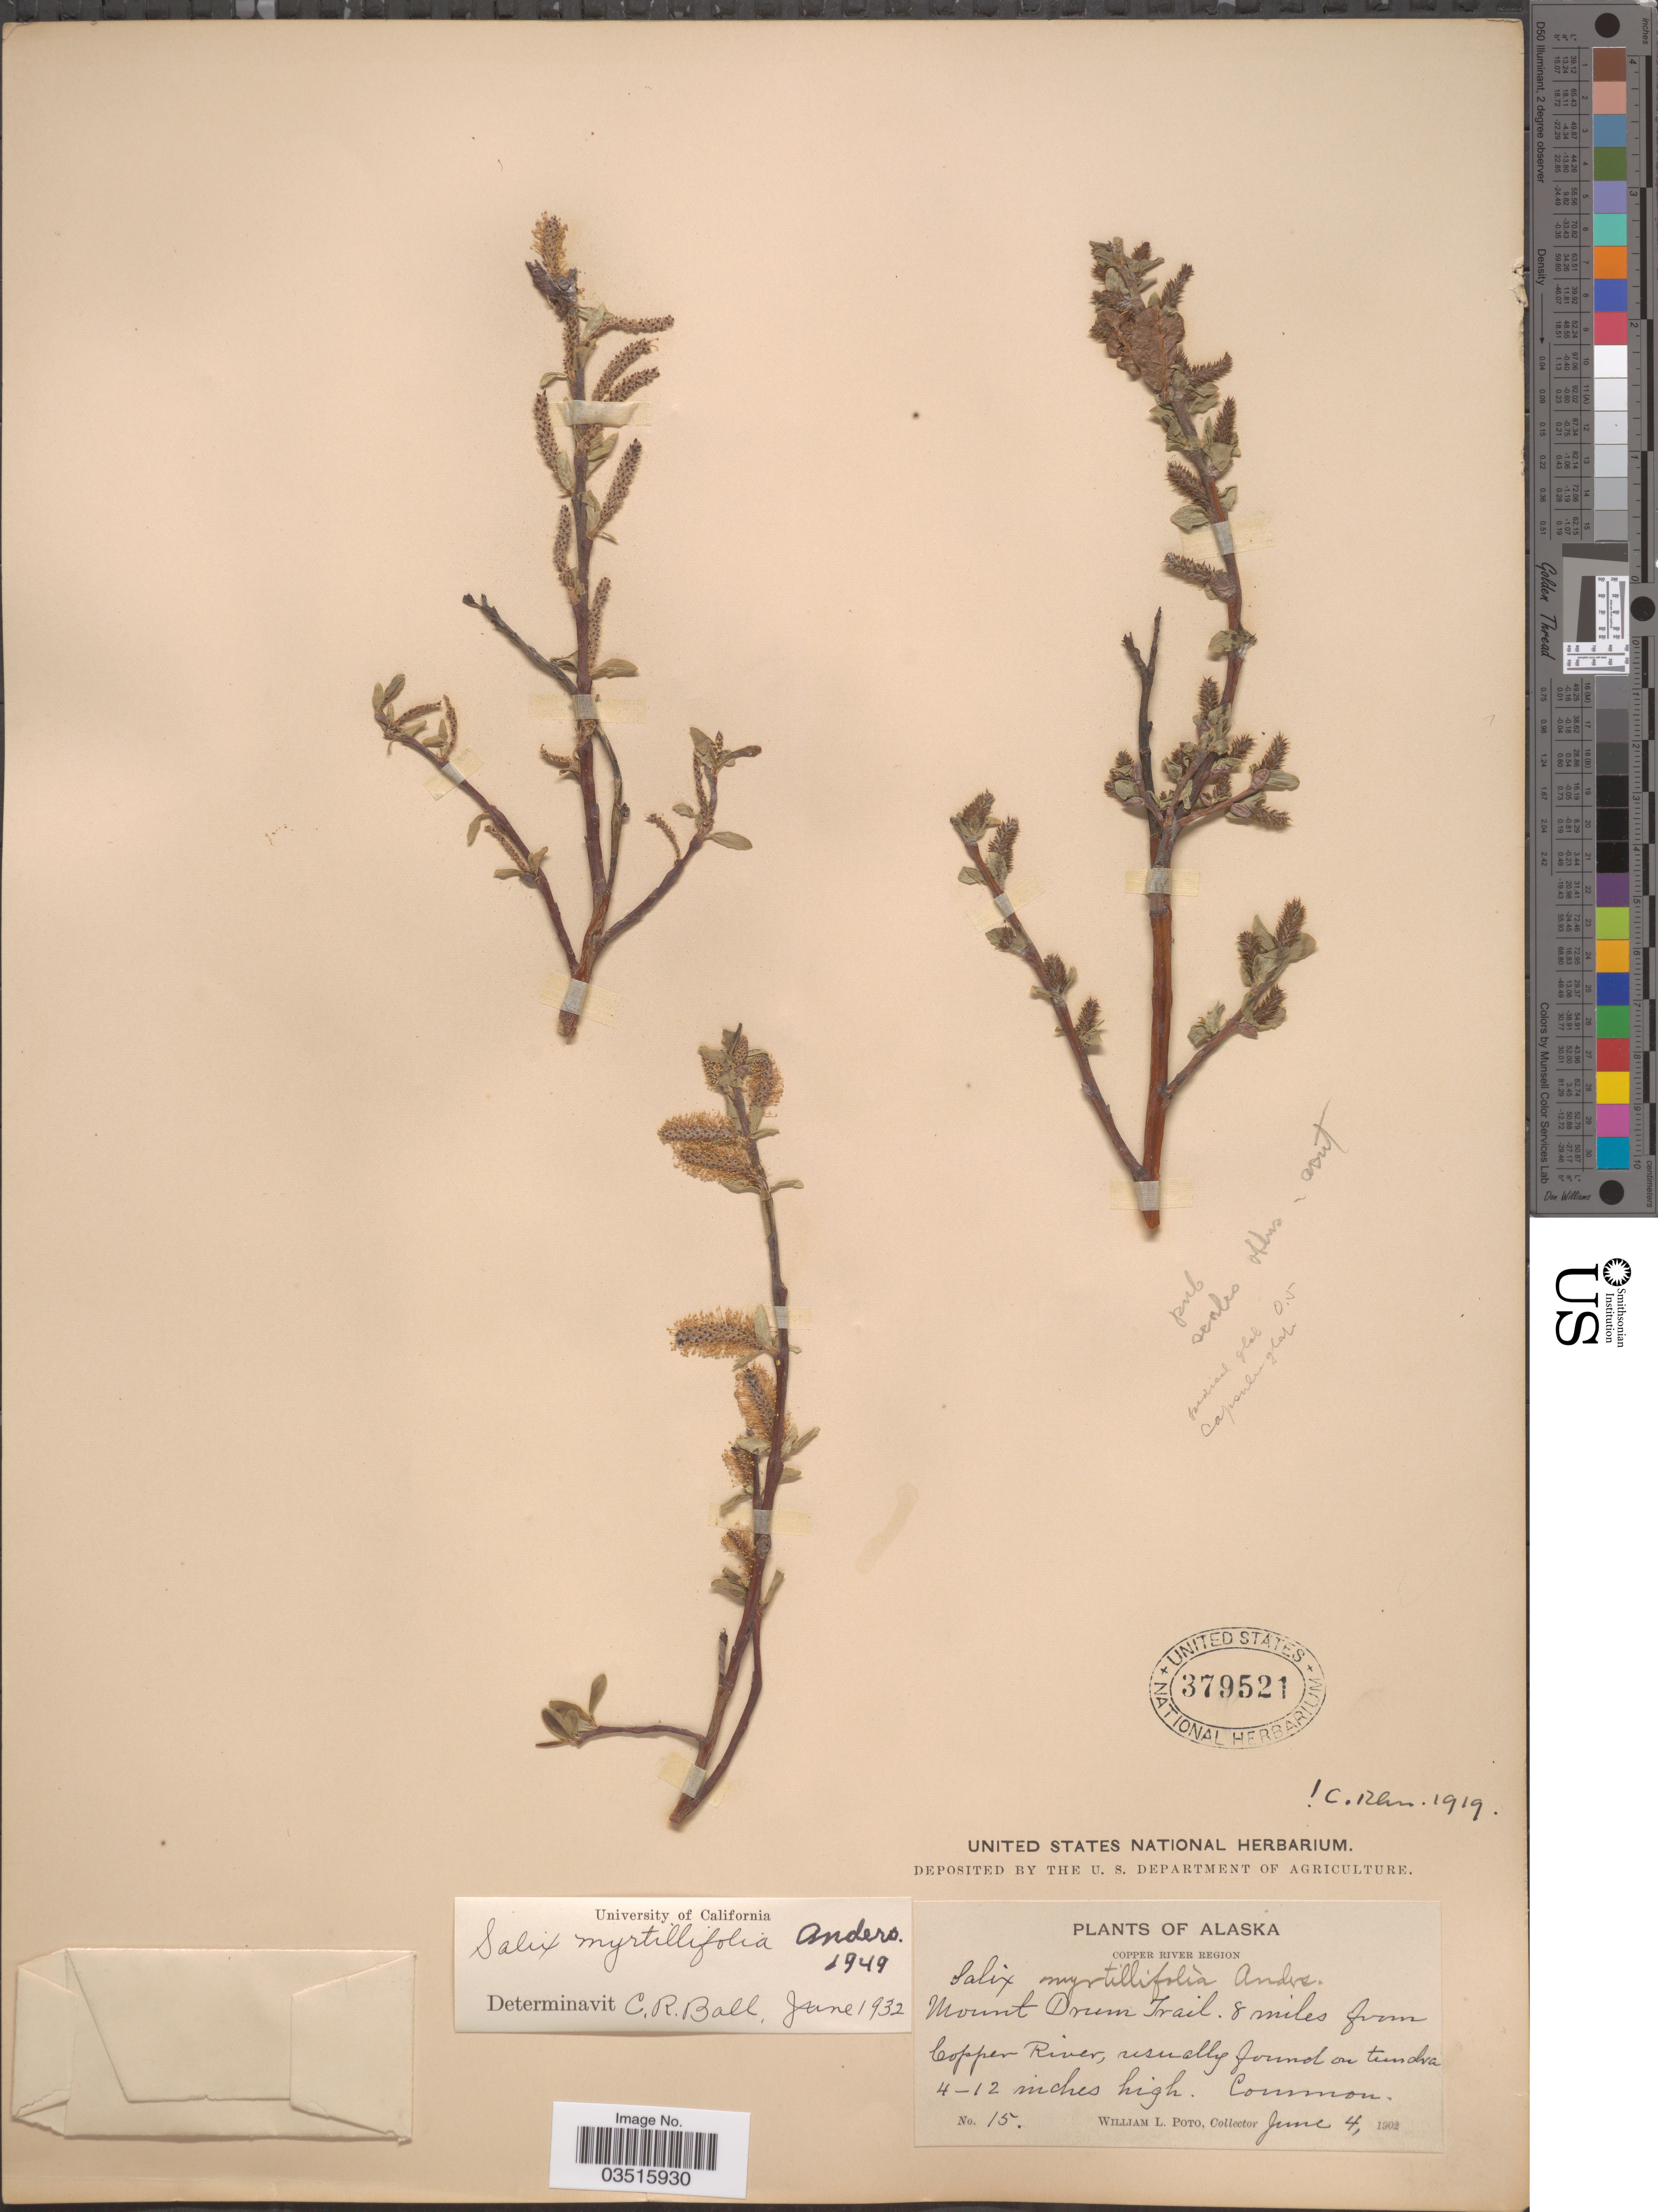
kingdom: Plantae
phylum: Tracheophyta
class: Magnoliopsida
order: Malpighiales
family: Salicaceae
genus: Salix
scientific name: Salix myrtillifolia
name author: Andersson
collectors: W. Poto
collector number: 15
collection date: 1902-06-04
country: United States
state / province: Alaska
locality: Copper River Region. Mount Drum Trail. 8 miles from Copper River.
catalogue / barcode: US 379521